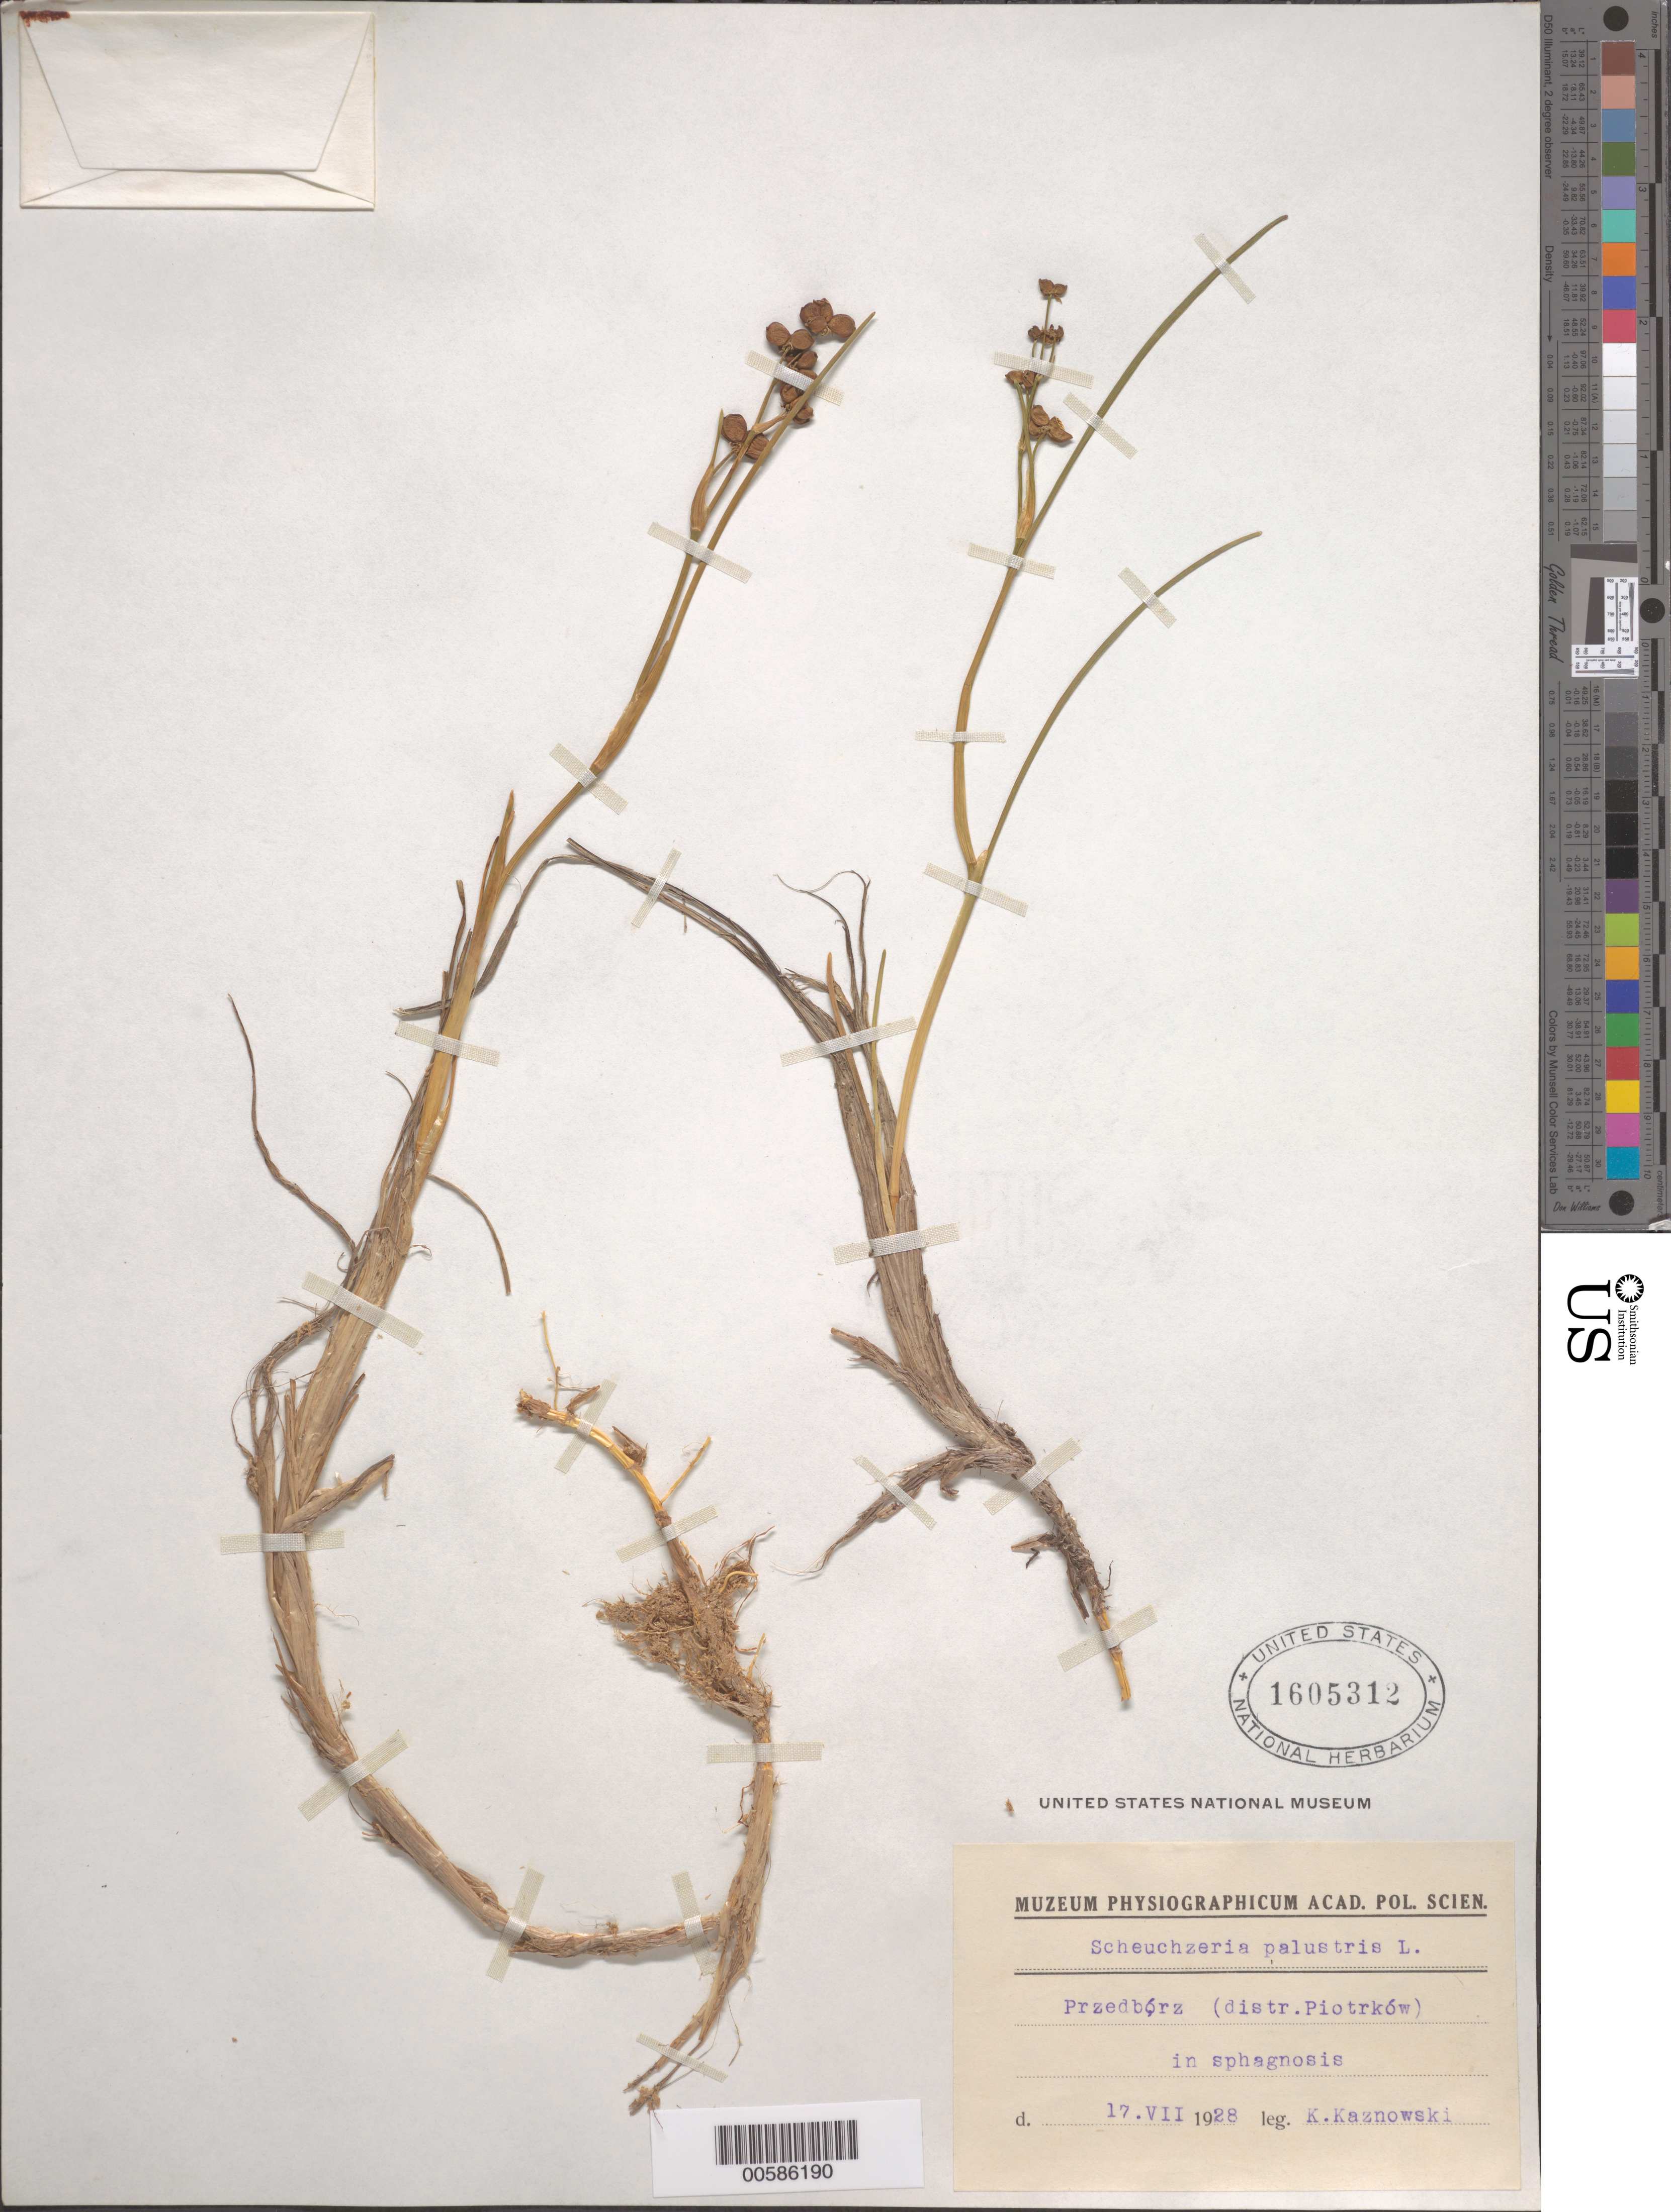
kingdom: Plantae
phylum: Tracheophyta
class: Liliopsida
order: Alismatales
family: Scheuchzeriaceae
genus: Scheuchzeria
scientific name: Scheuchzeria palustris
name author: L.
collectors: K. Kaznowski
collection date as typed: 17 Jul 1928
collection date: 1928-07-17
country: Poland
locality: Piotrkow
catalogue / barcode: US 1605312